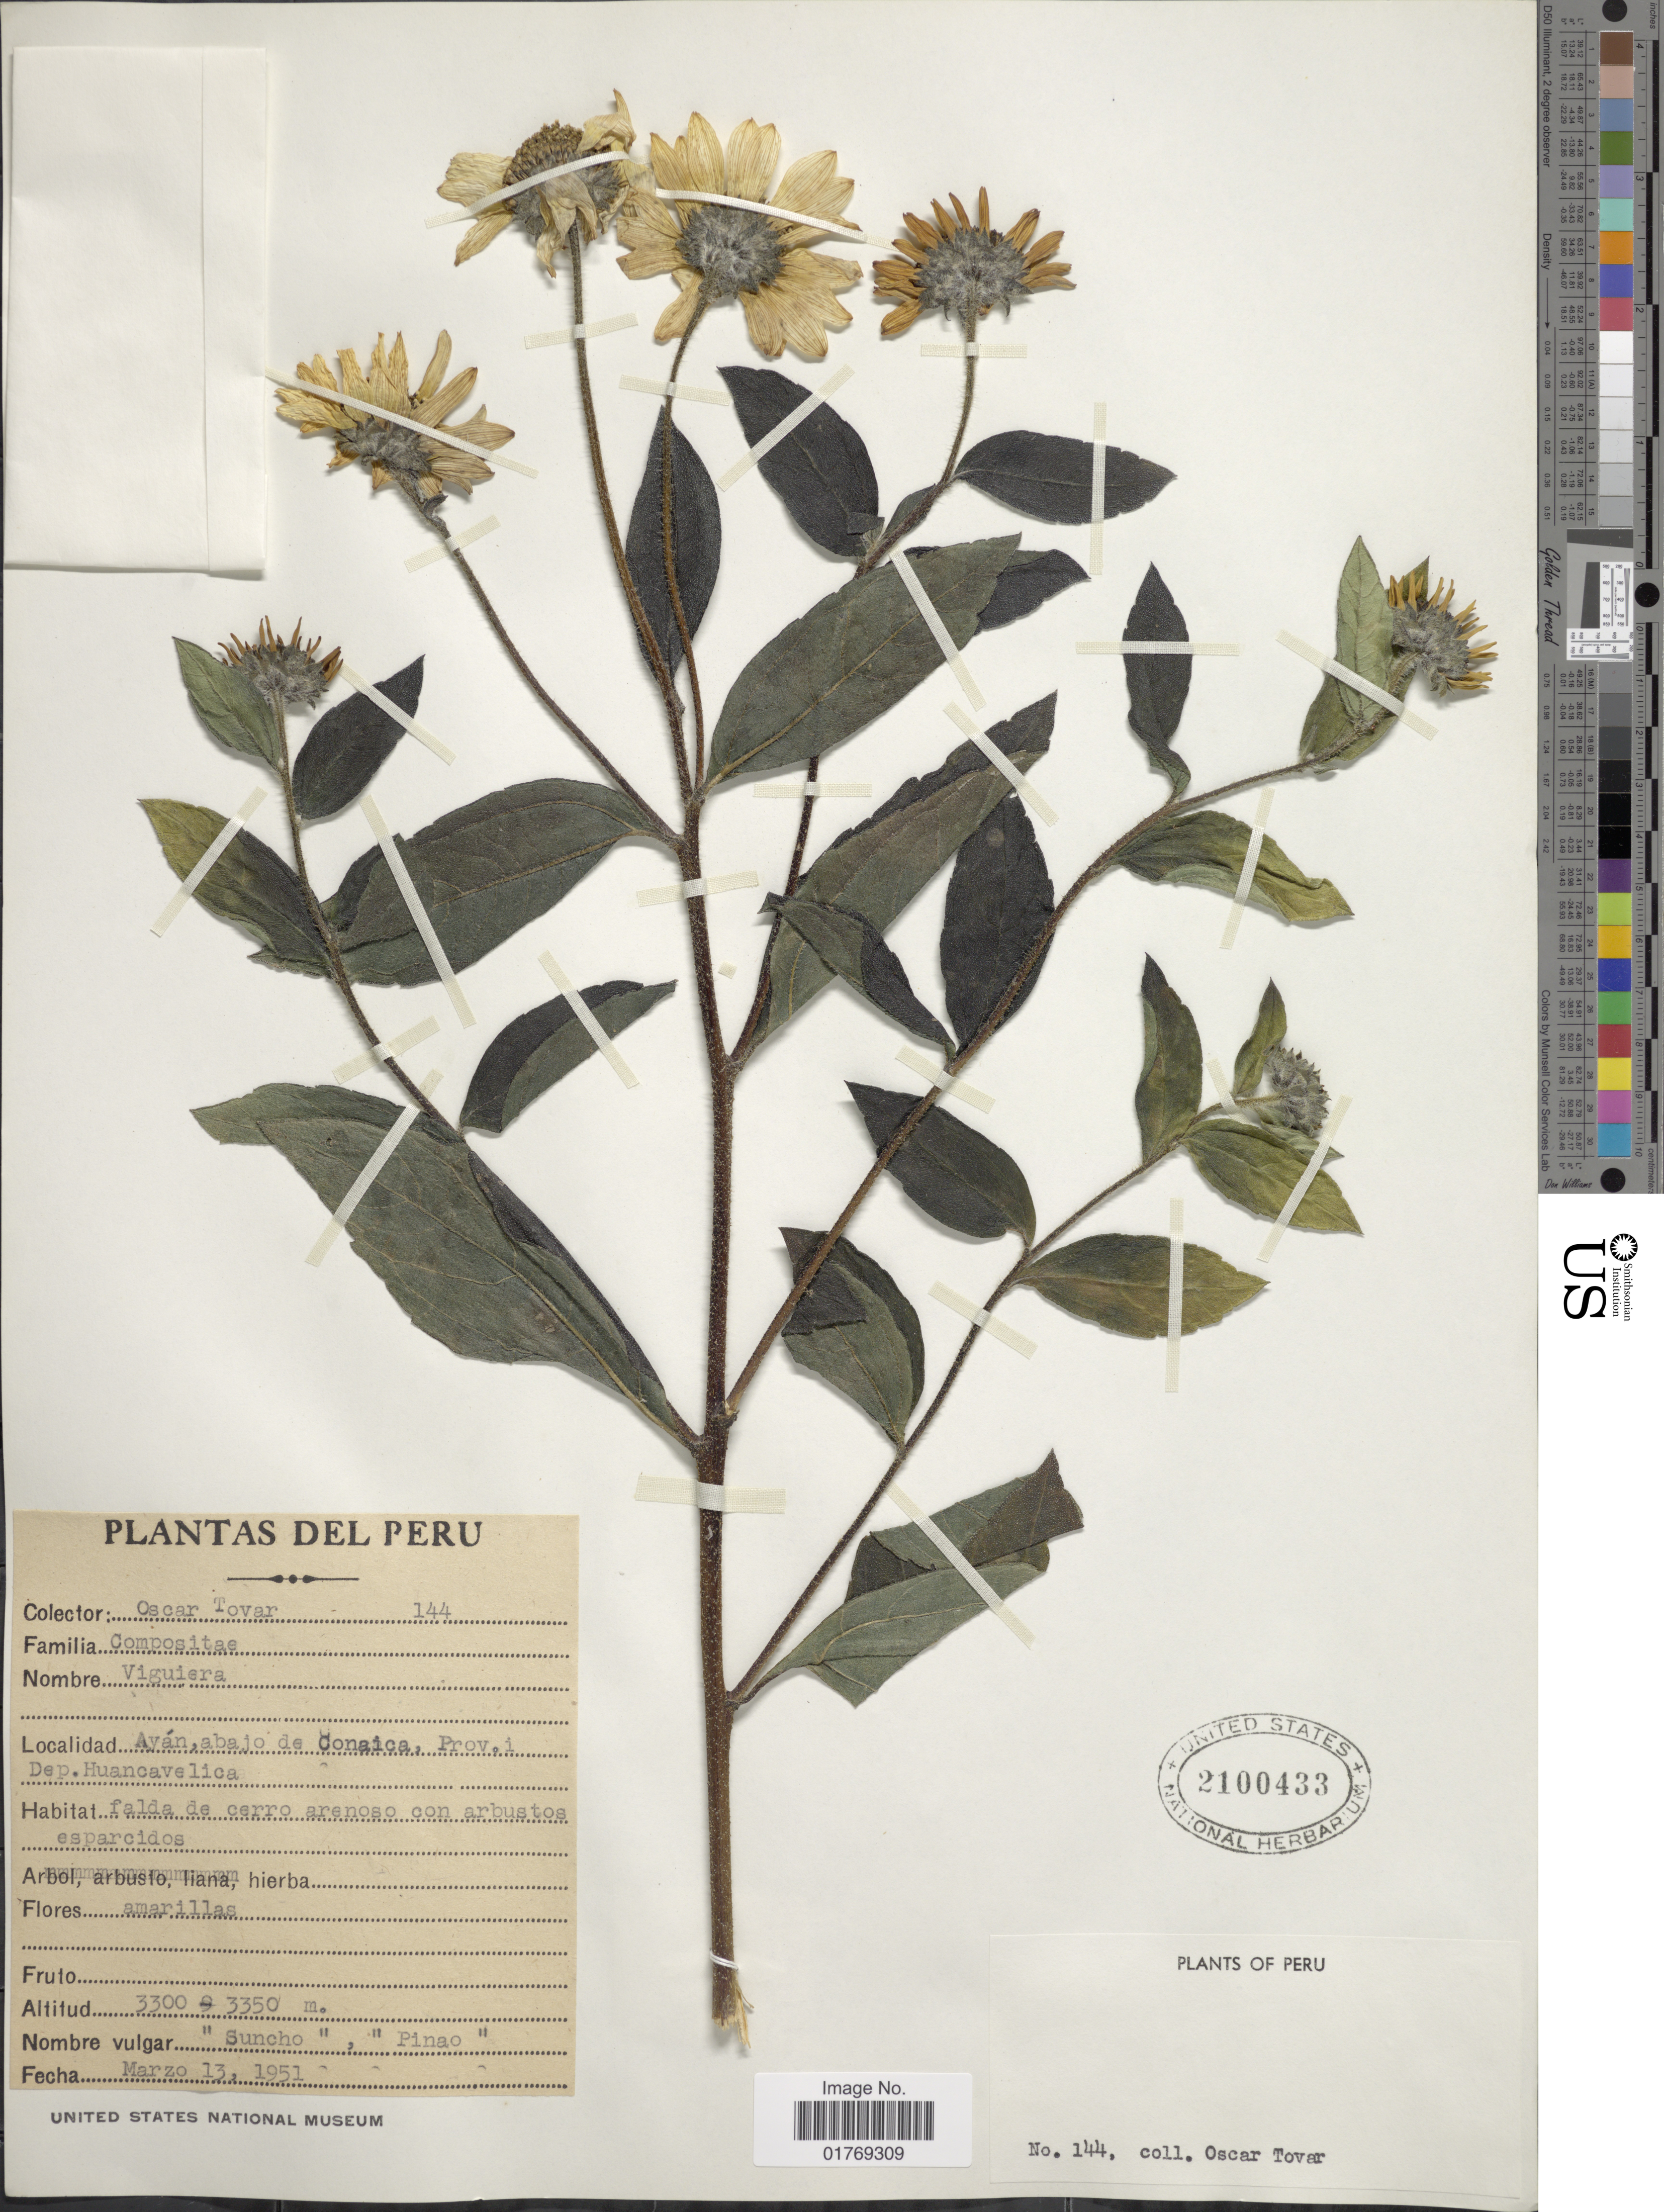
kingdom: Plantae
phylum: Tracheophyta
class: Magnoliopsida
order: Asterales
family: Asteraceae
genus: Viguiera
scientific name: Viguiera sp.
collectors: Ó. Tovar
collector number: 144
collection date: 1951-03-13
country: Peru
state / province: Huancavelica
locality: Ayán, abajo de Conaica, Prov. i Dep. Huancavelica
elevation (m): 3300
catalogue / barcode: US 2100433